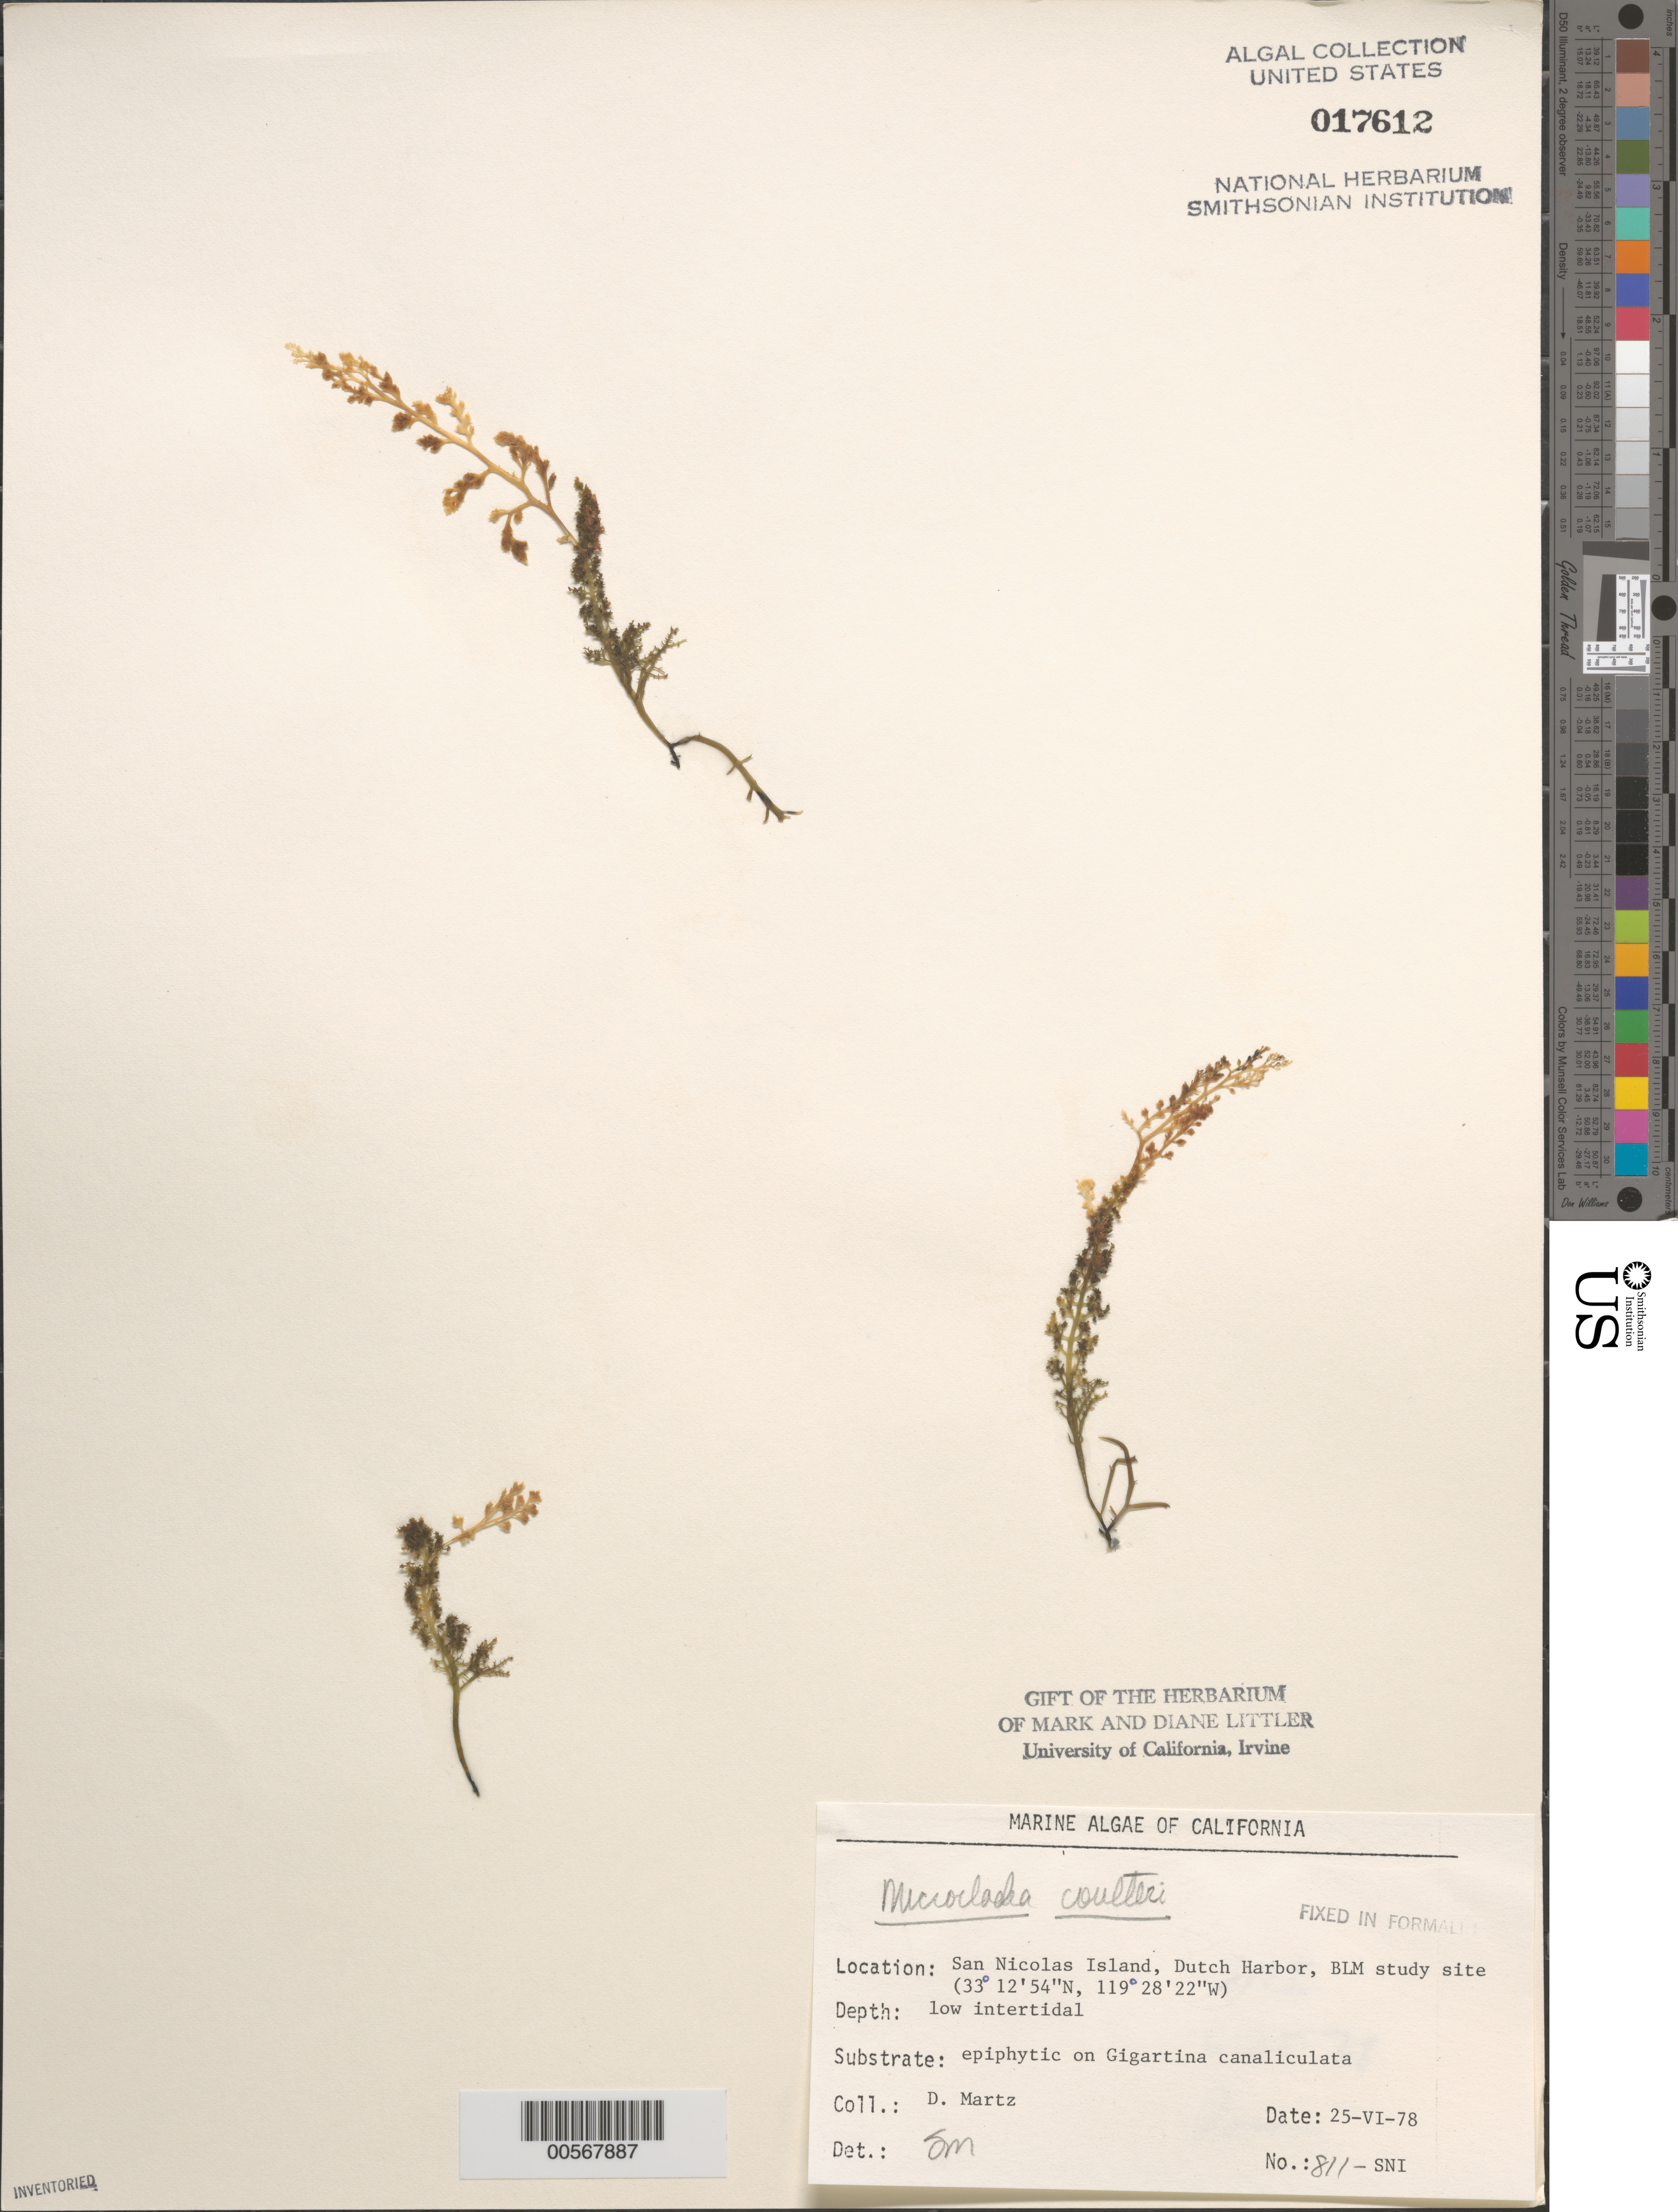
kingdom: Plantae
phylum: Rhodophyta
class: Florideophyceae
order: Ceramiales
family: Ceramiaceae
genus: Microcladia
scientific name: Microcladia coulteri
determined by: Murray, S. N.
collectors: D. Martz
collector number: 811-sni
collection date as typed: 25 Jun 1978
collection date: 1978-06-25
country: United States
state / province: California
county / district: Ventura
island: San Nicolas Island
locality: Dutch Harbor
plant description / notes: BLM-SOCALBIGHT Rocky Intertidal Survey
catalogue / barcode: US 17612